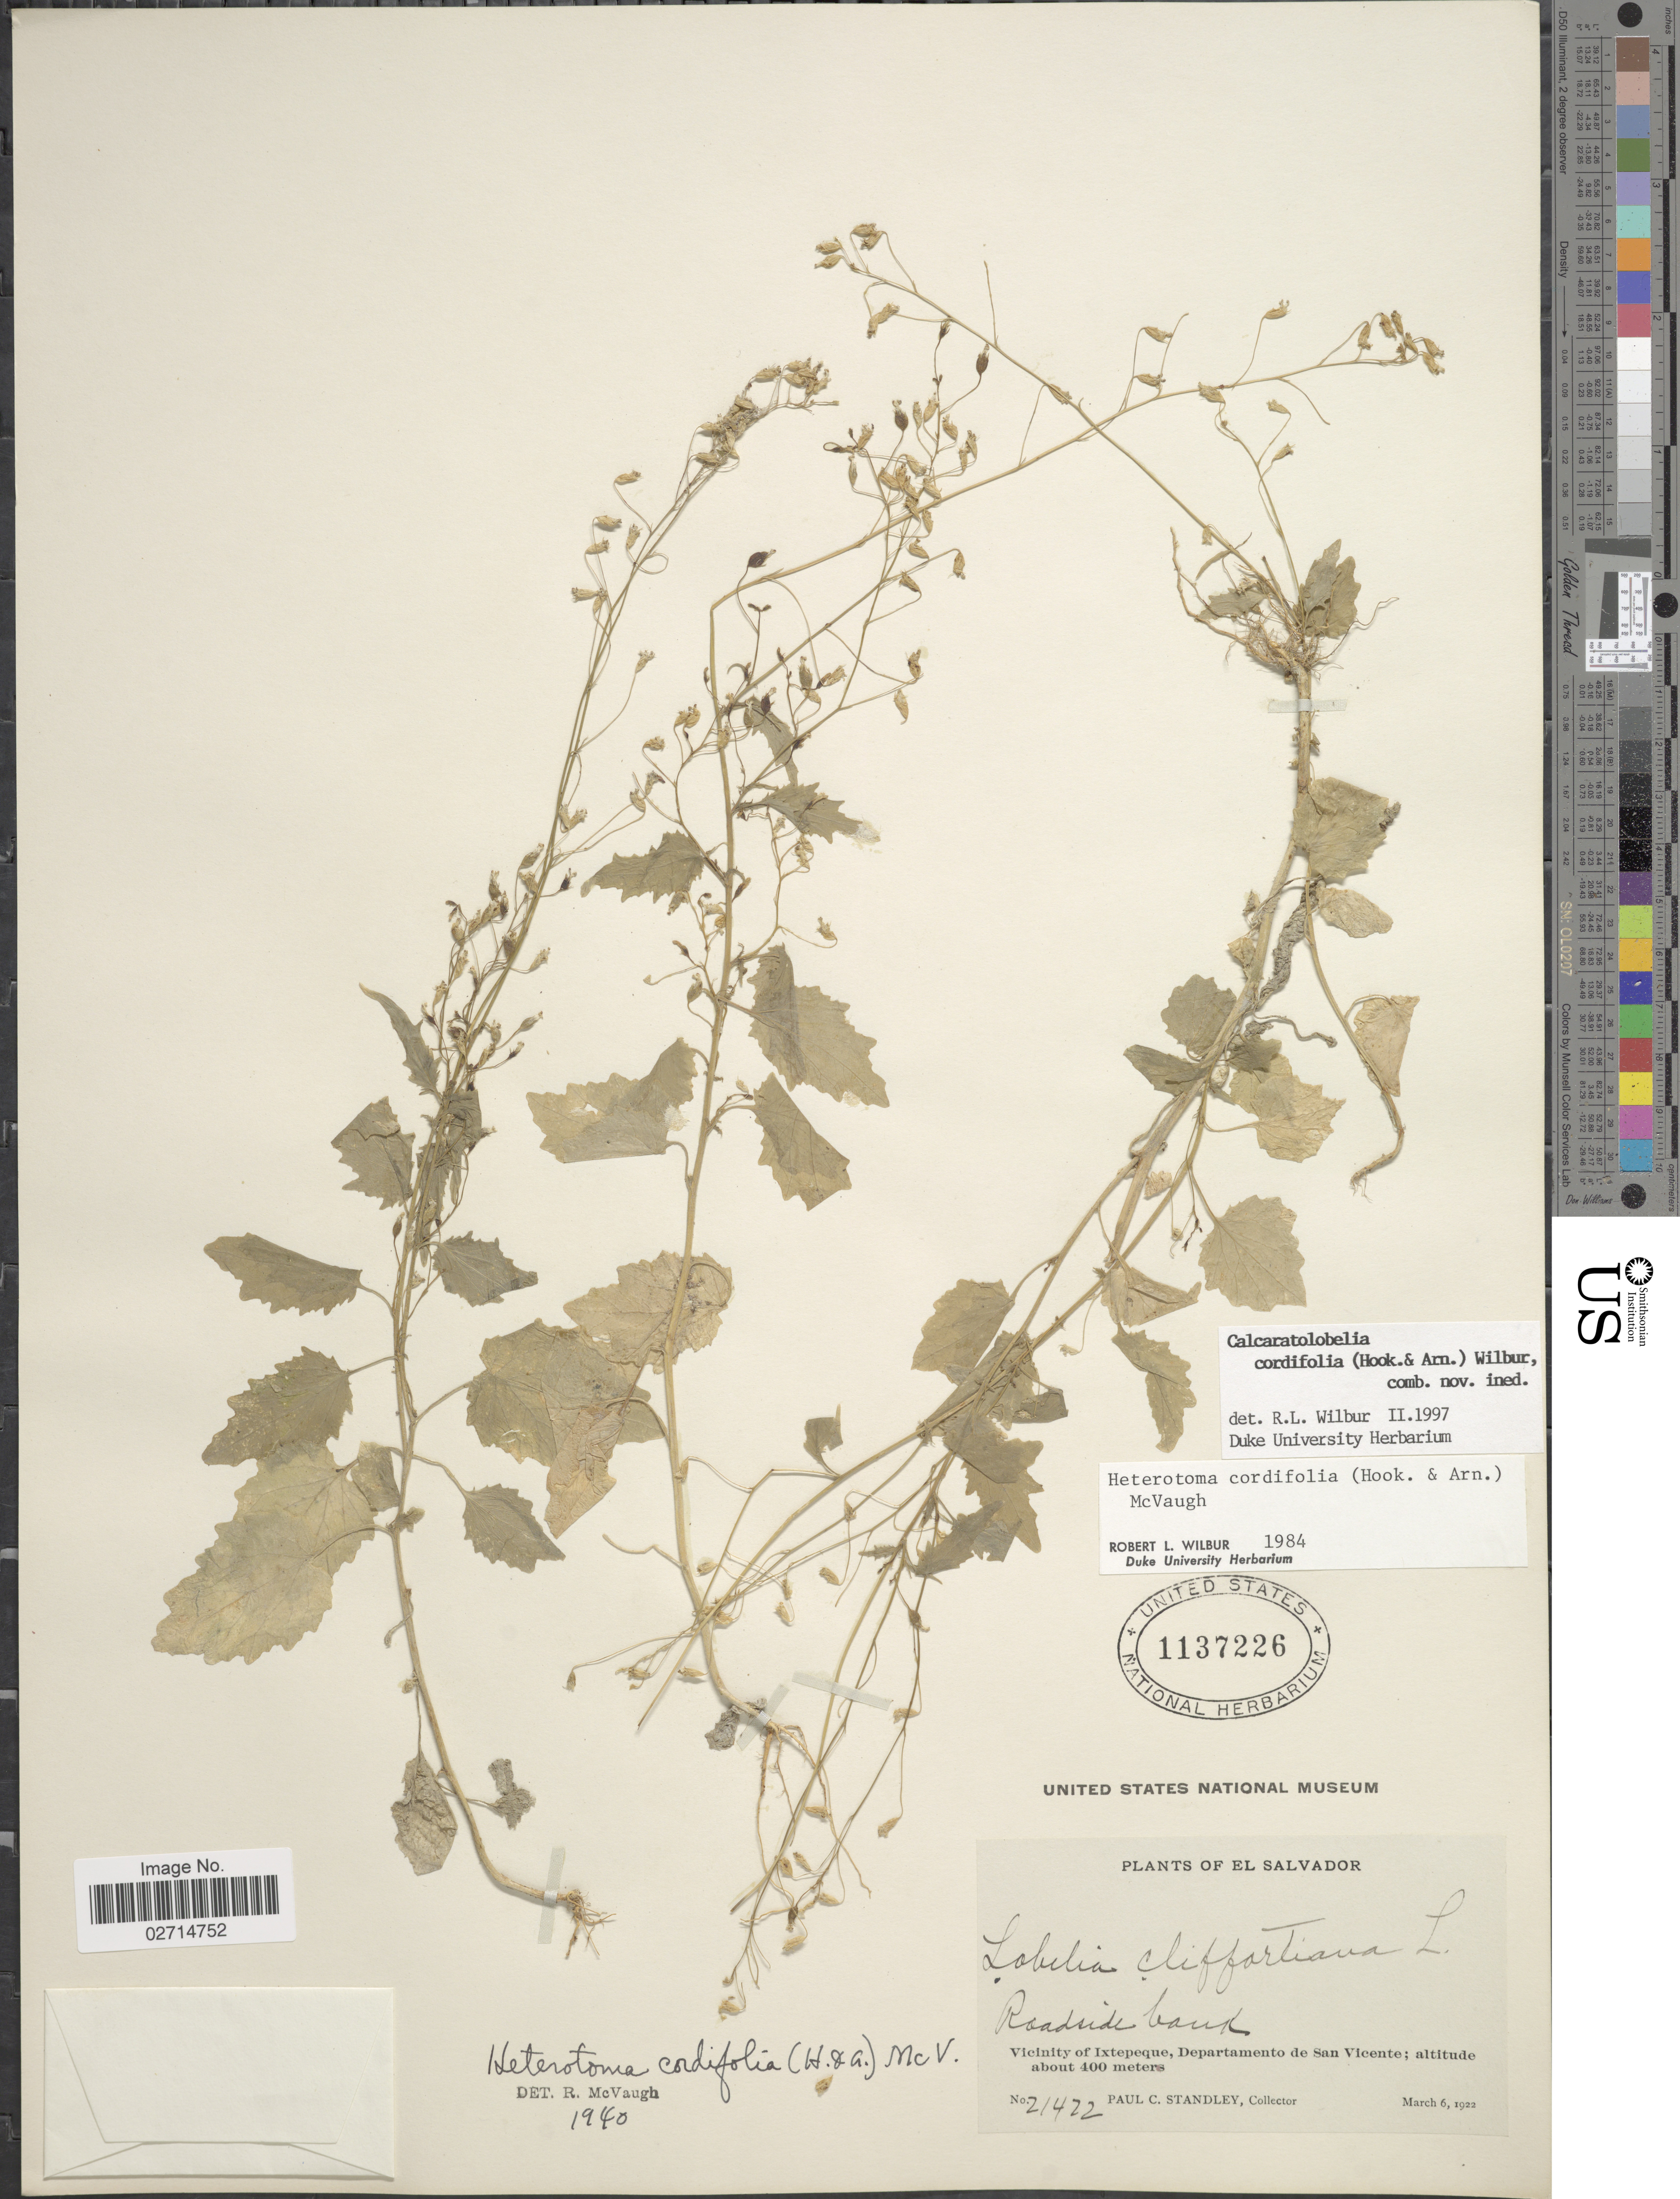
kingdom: Plantae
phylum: Tracheophyta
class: Magnoliopsida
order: Asterales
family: Campanulaceae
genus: Lobelia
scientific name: Lobelia cordifolia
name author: Hook. & Arn.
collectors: P. C. Standley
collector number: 21422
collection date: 1922-03-06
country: El Salvador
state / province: San Vincente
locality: Roadside bank. Vicinity of Ixtepeque, Departamento de San Vicente.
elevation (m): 400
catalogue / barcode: US 1137226